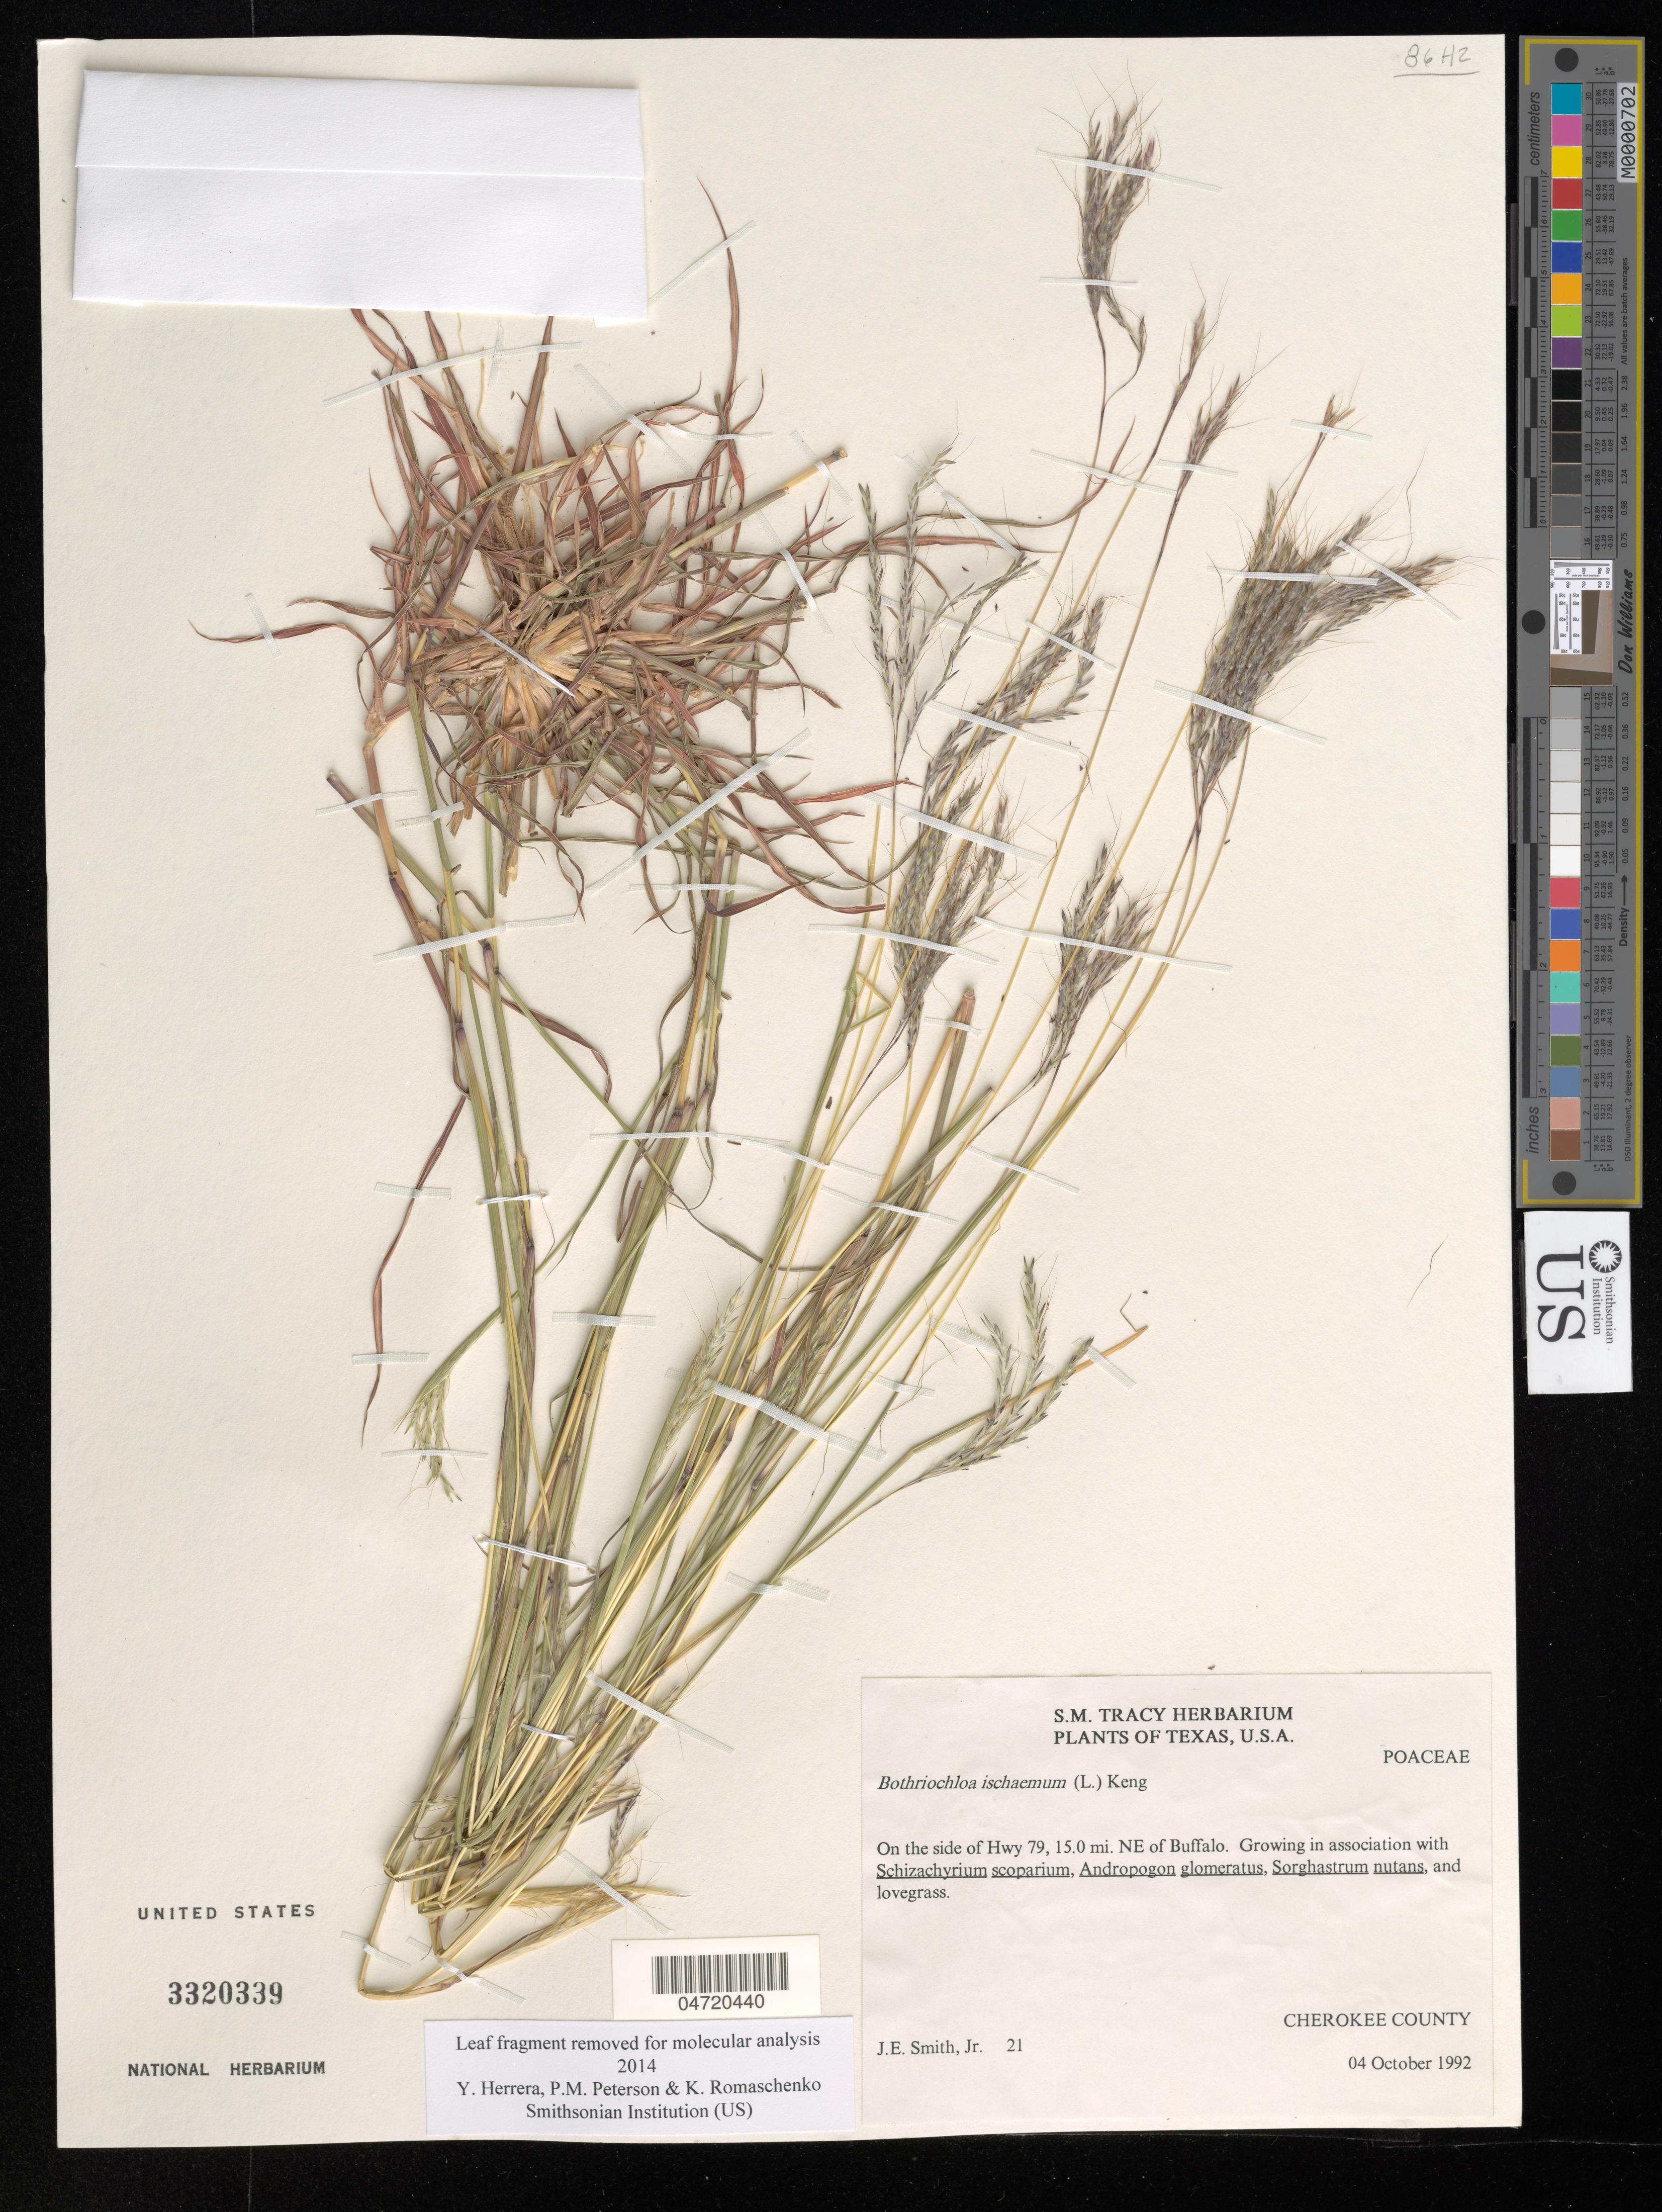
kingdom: Plantae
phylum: Tracheophyta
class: Liliopsida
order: Poales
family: Poaceae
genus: Bothriochloa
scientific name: Bothriochloa ischaemum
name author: (L.) Keng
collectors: J. Smith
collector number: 21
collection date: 1992-10-04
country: United States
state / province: Texas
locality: On the side of Hwy 79, 15.0 mi. NE of Buffalo.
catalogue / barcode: US 3320339